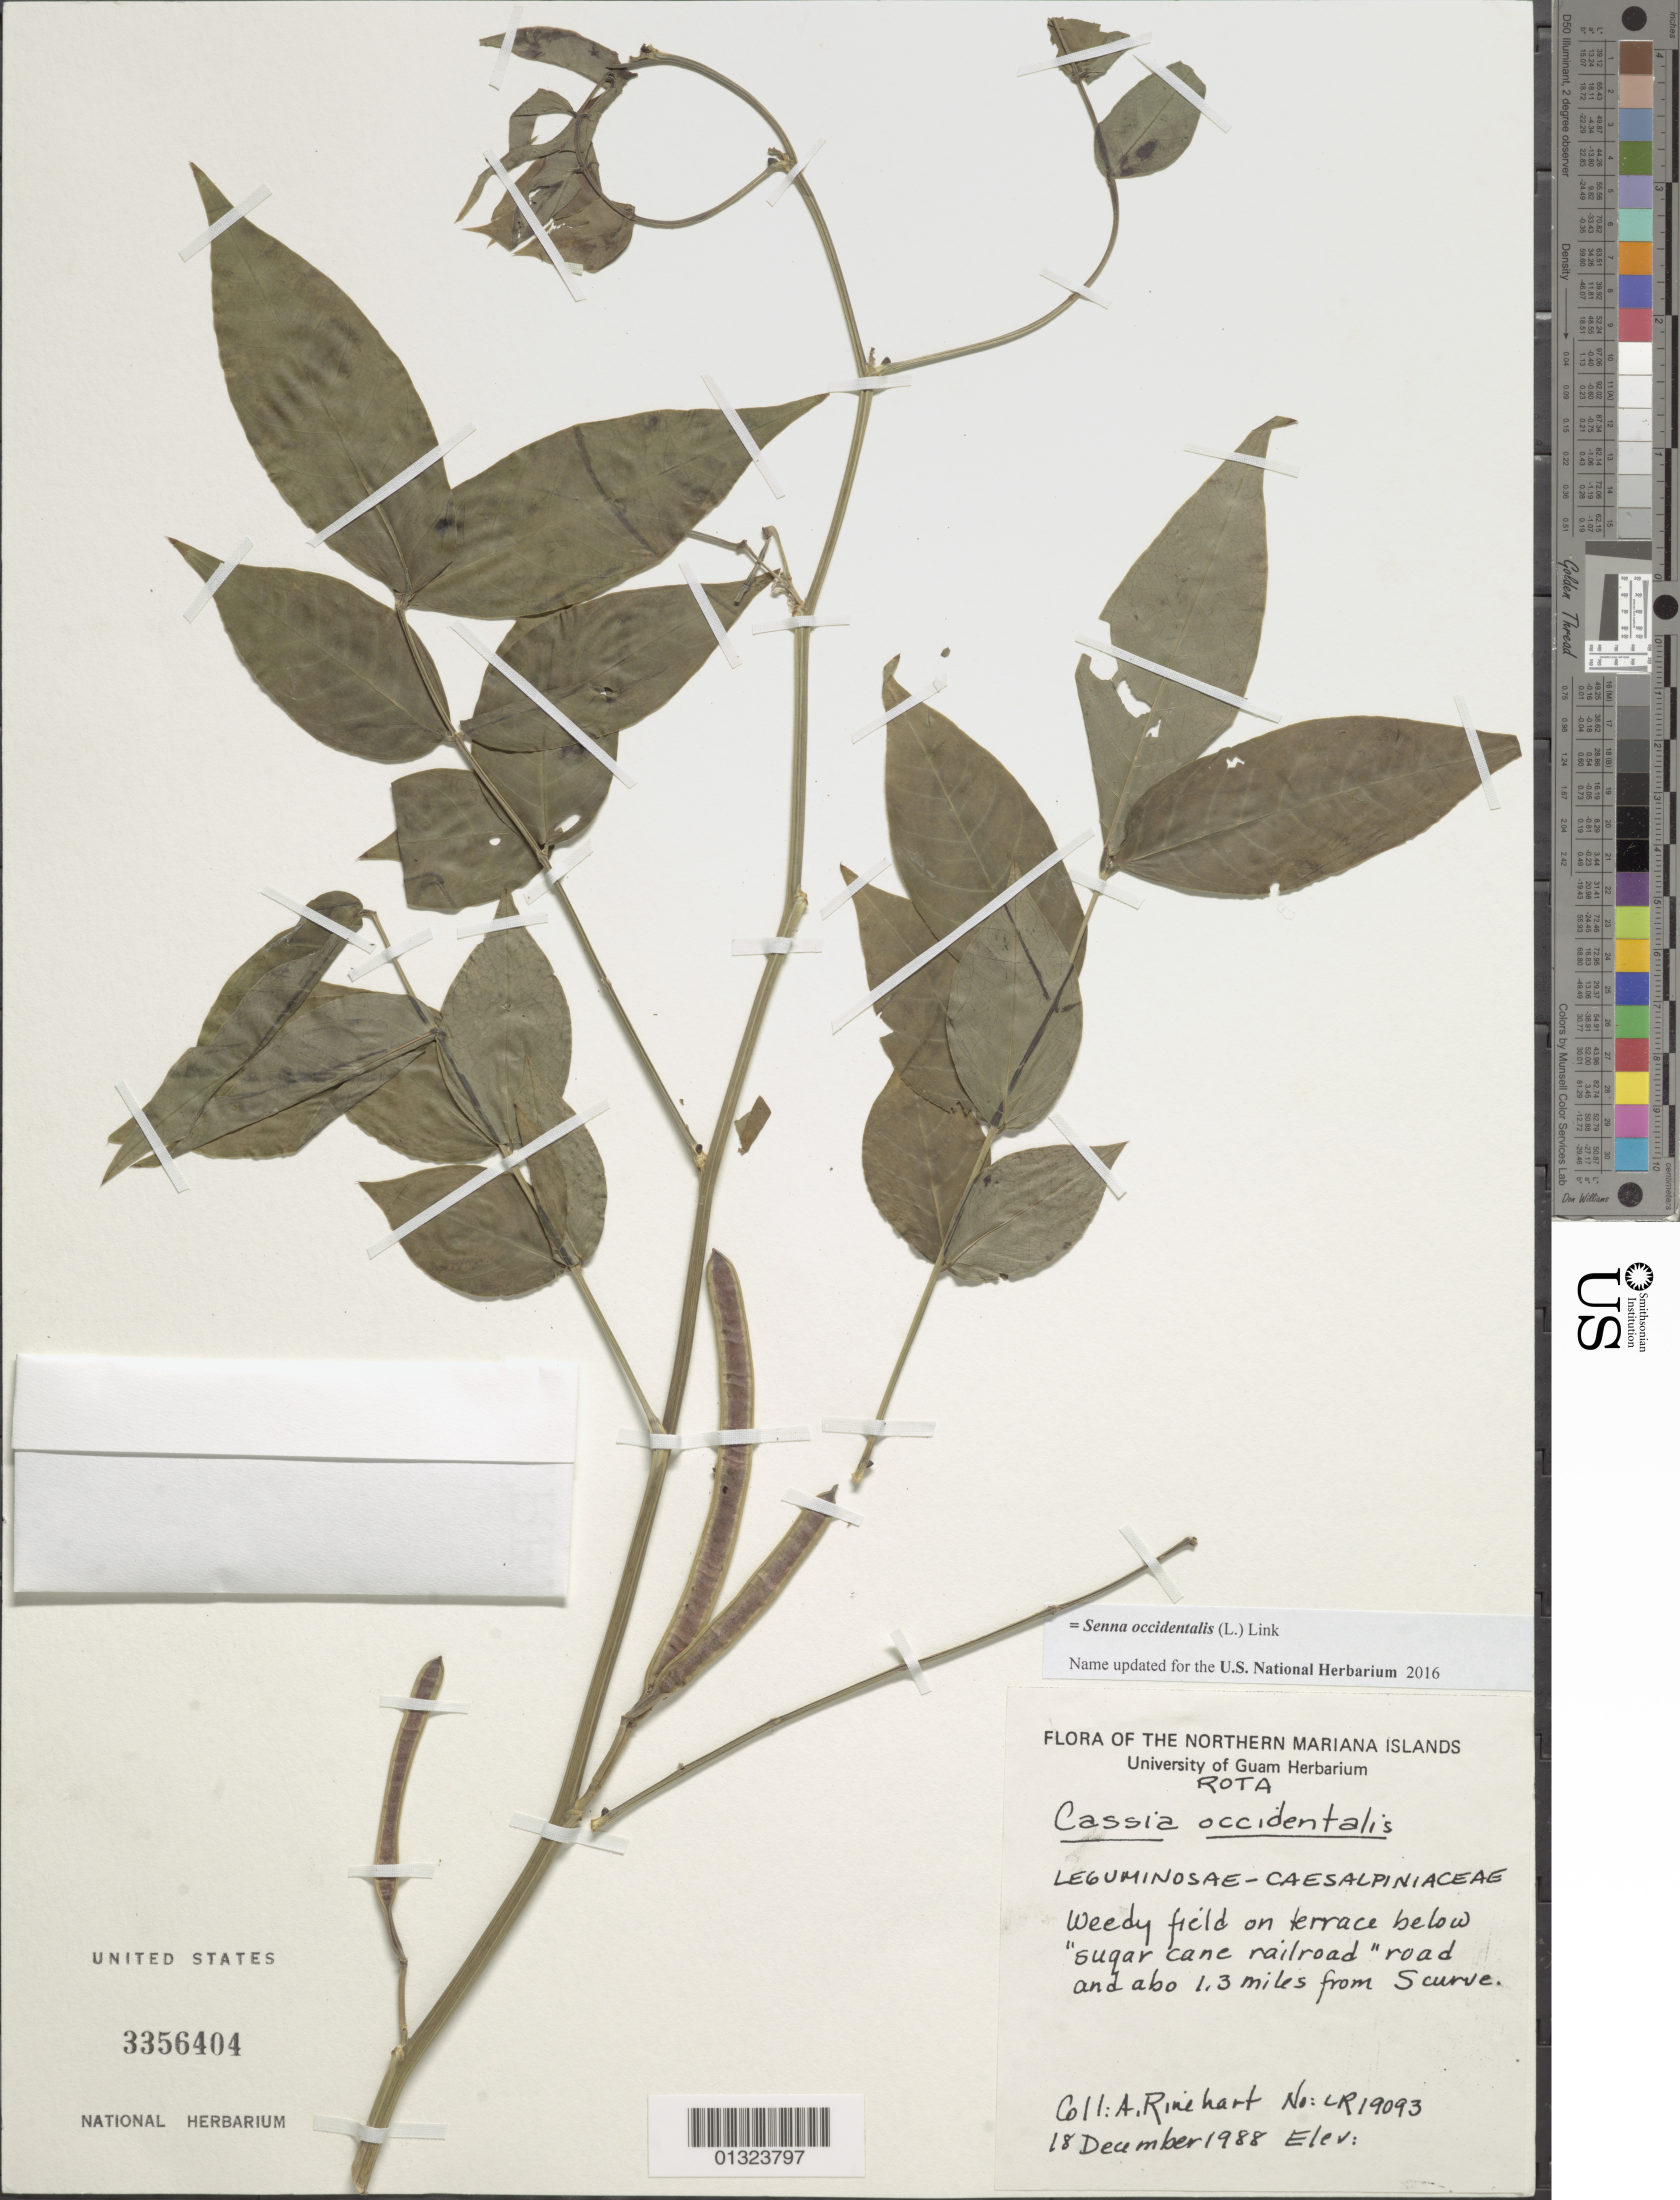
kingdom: Plantae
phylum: Tracheophyta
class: Magnoliopsida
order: Fabales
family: Fabaceae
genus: Senna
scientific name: Senna occidentalis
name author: (L.) Link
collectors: A. Rinehart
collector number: LR19093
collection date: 1988-12-18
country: Northern Mariana Islands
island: Rota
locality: field on terrace below "sugar cane railroad" road and 1.3 miles from Scurve.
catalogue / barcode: US 3356404